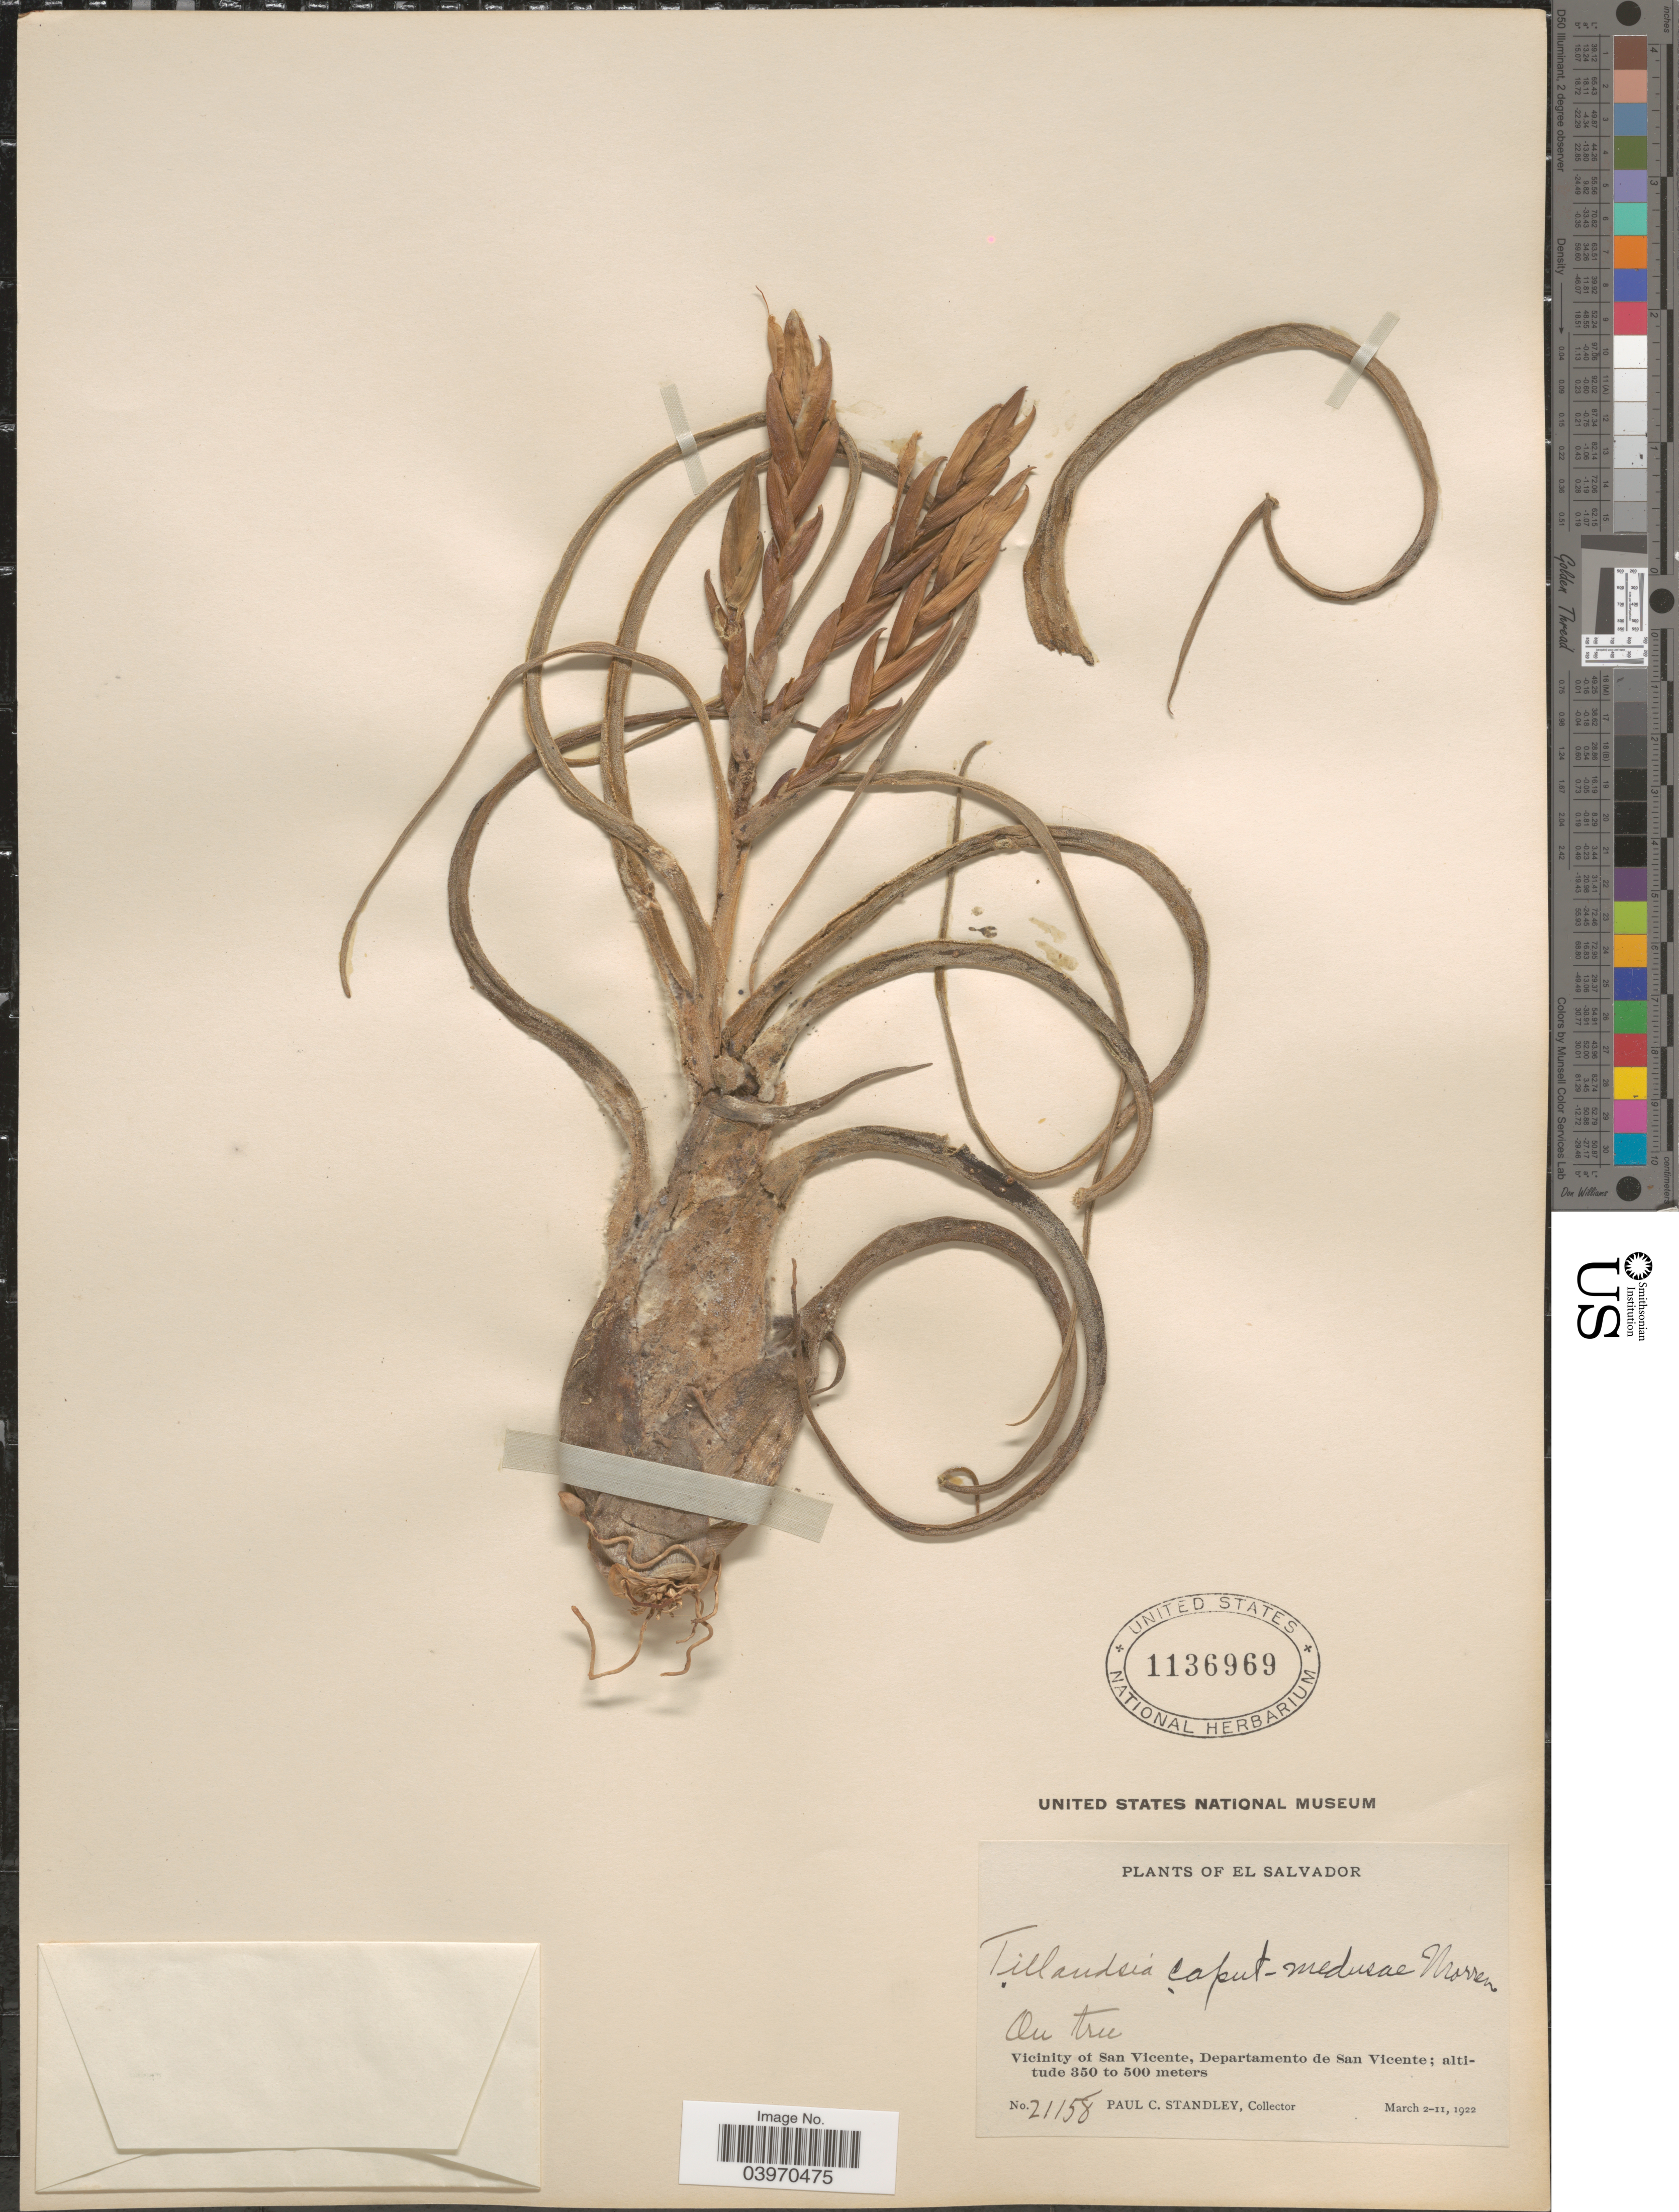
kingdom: Plantae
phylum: Tracheophyta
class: Liliopsida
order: Poales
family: Bromeliaceae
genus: Tillandsia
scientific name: Tillandsia caput-medusae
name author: É. Morren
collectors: P. C. Standley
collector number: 21158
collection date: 1922-03-02/1922-03-11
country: El Salvador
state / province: San Vincente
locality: Vicinity of San Vicente, Departamento de San Vicente.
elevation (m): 350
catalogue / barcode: US 1136969